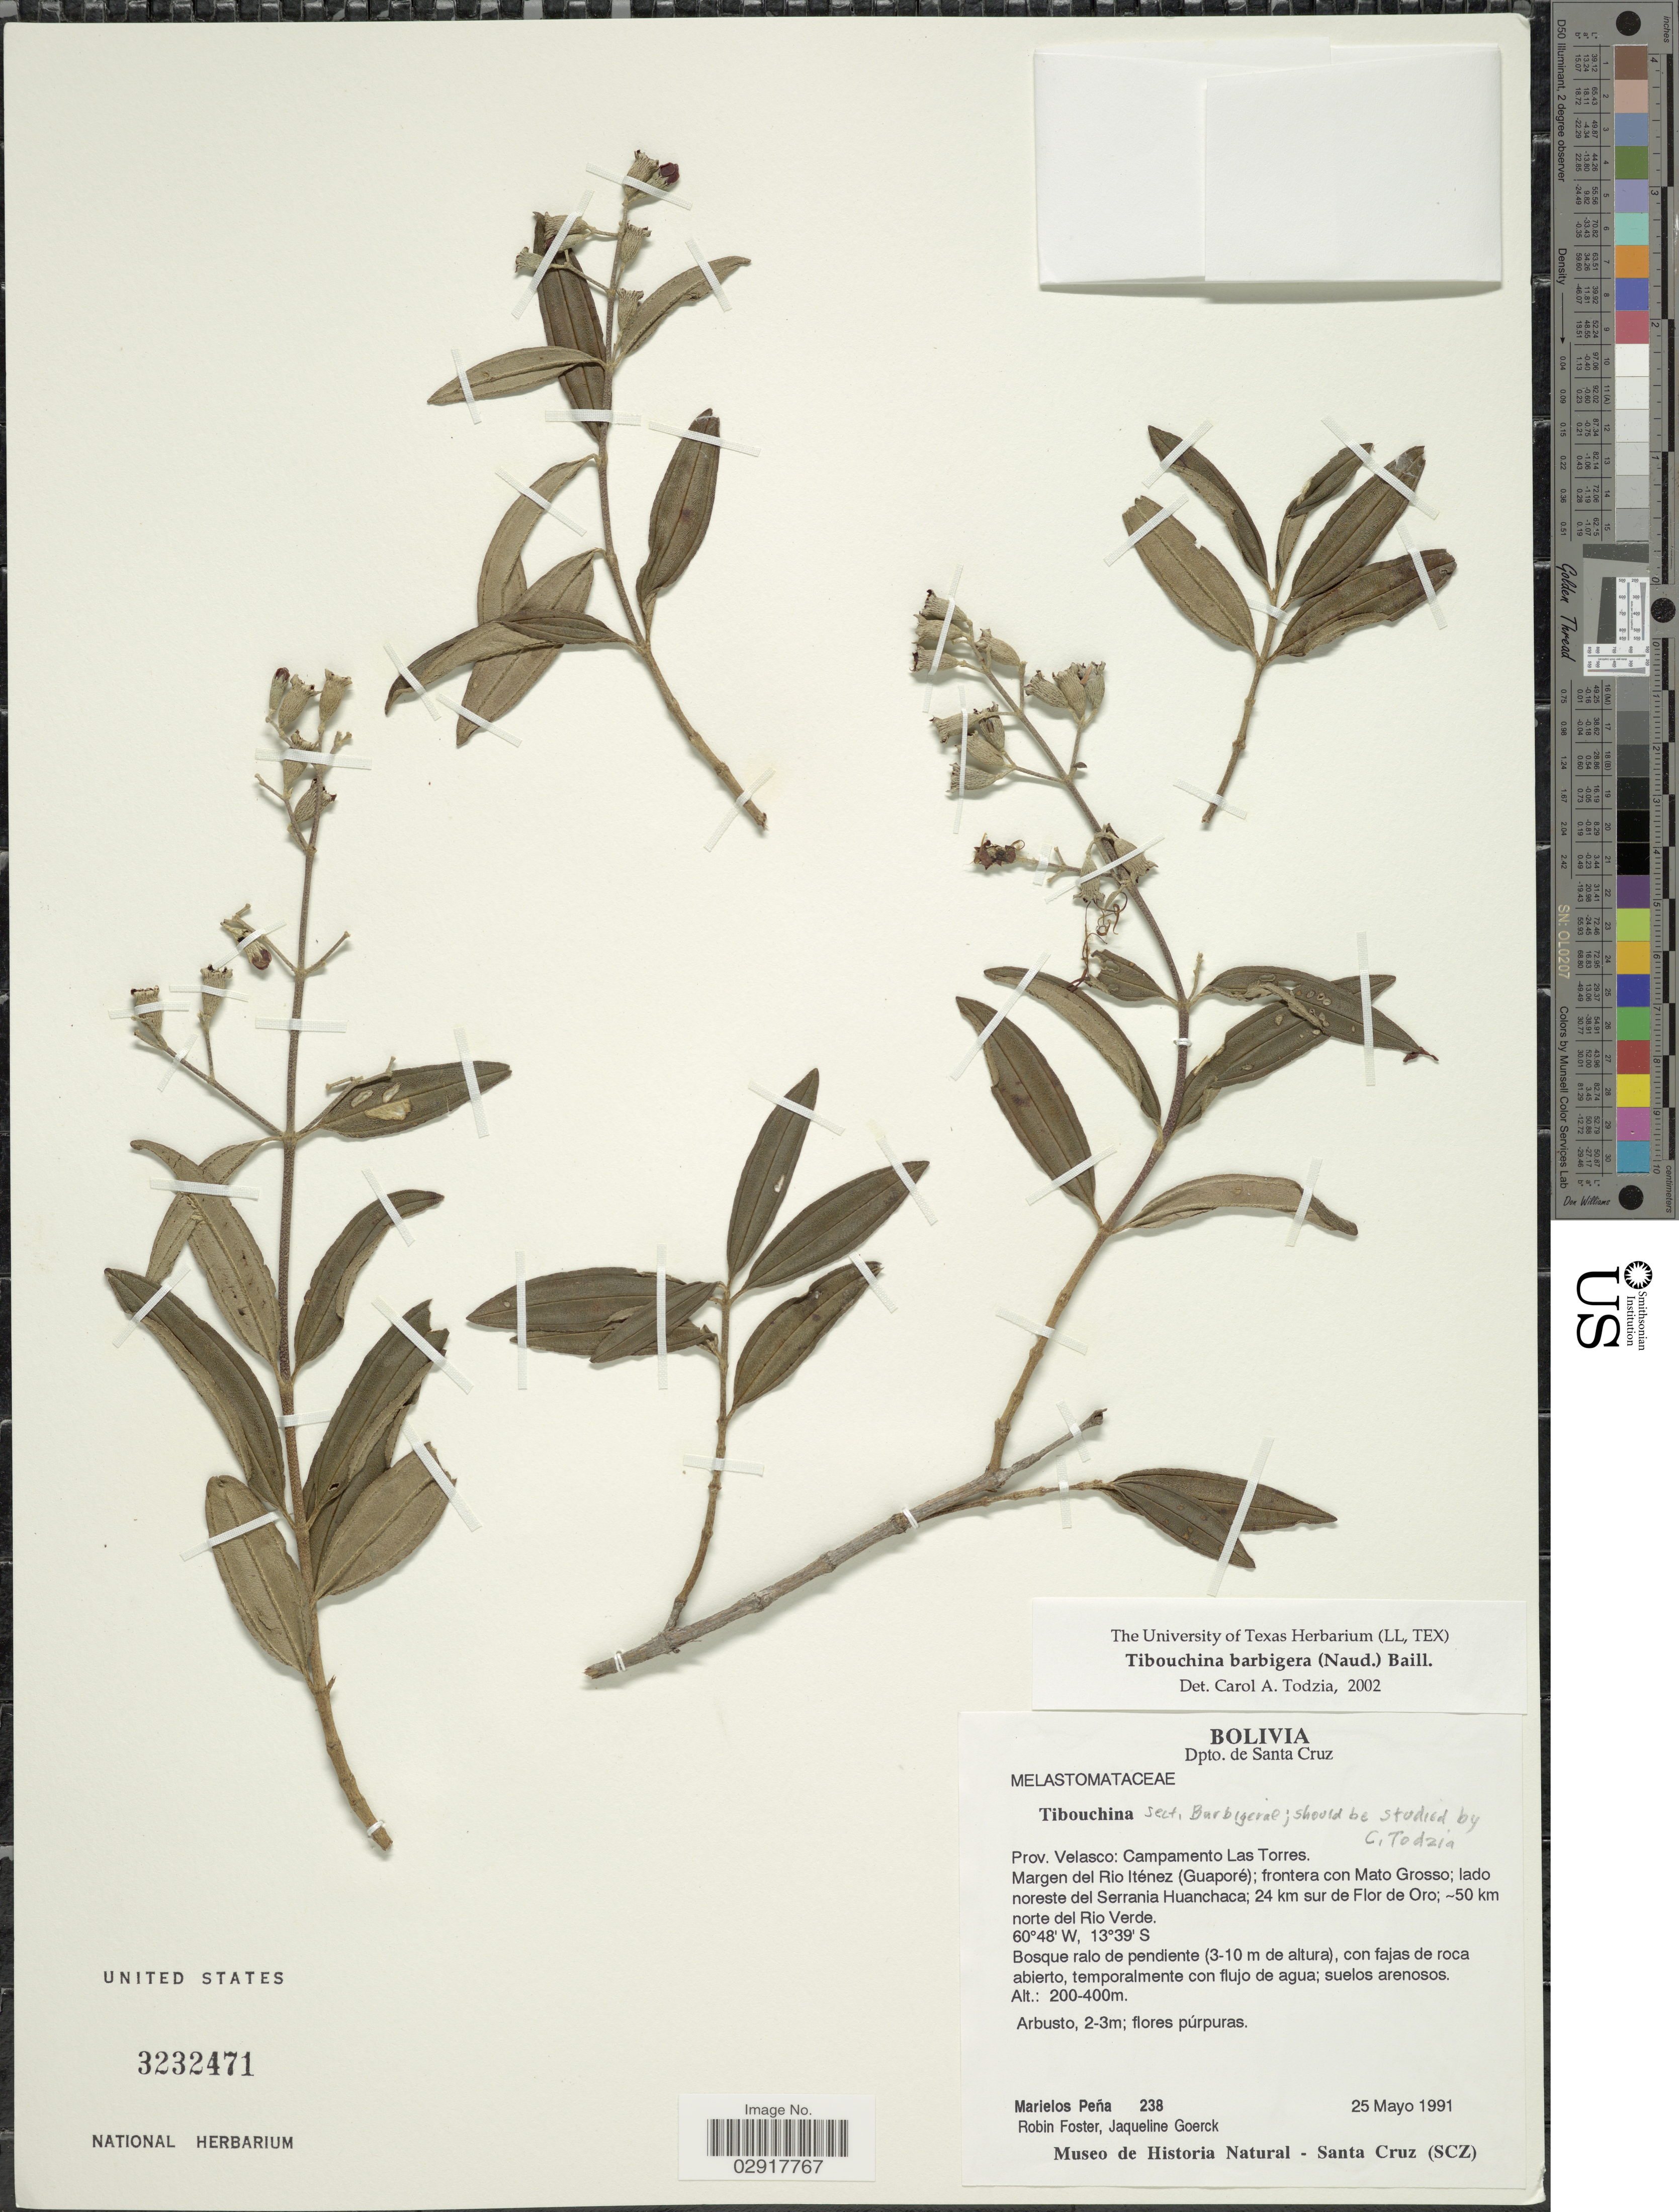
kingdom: Plantae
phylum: Tracheophyta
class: Magnoliopsida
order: Myrtales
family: Melastomataceae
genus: Tibouchina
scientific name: Tibouchina barbigera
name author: Baill.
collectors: Marielos Peña, R. B. Foster & J. Goerck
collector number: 238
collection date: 1991-05-25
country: Bolivia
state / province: Santa Cruz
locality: Dpto. de Santa Cruz. Prov. Velasco: Campamento Las Torres. Margen del Rio Iténez (Guaporé); frontera con Mato Grosso; lado noreste del Serrania Huanchaca; 24 km sur de Flor de Oro; ~50 km norte del Rio Verde.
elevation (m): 200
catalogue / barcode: US 3232471